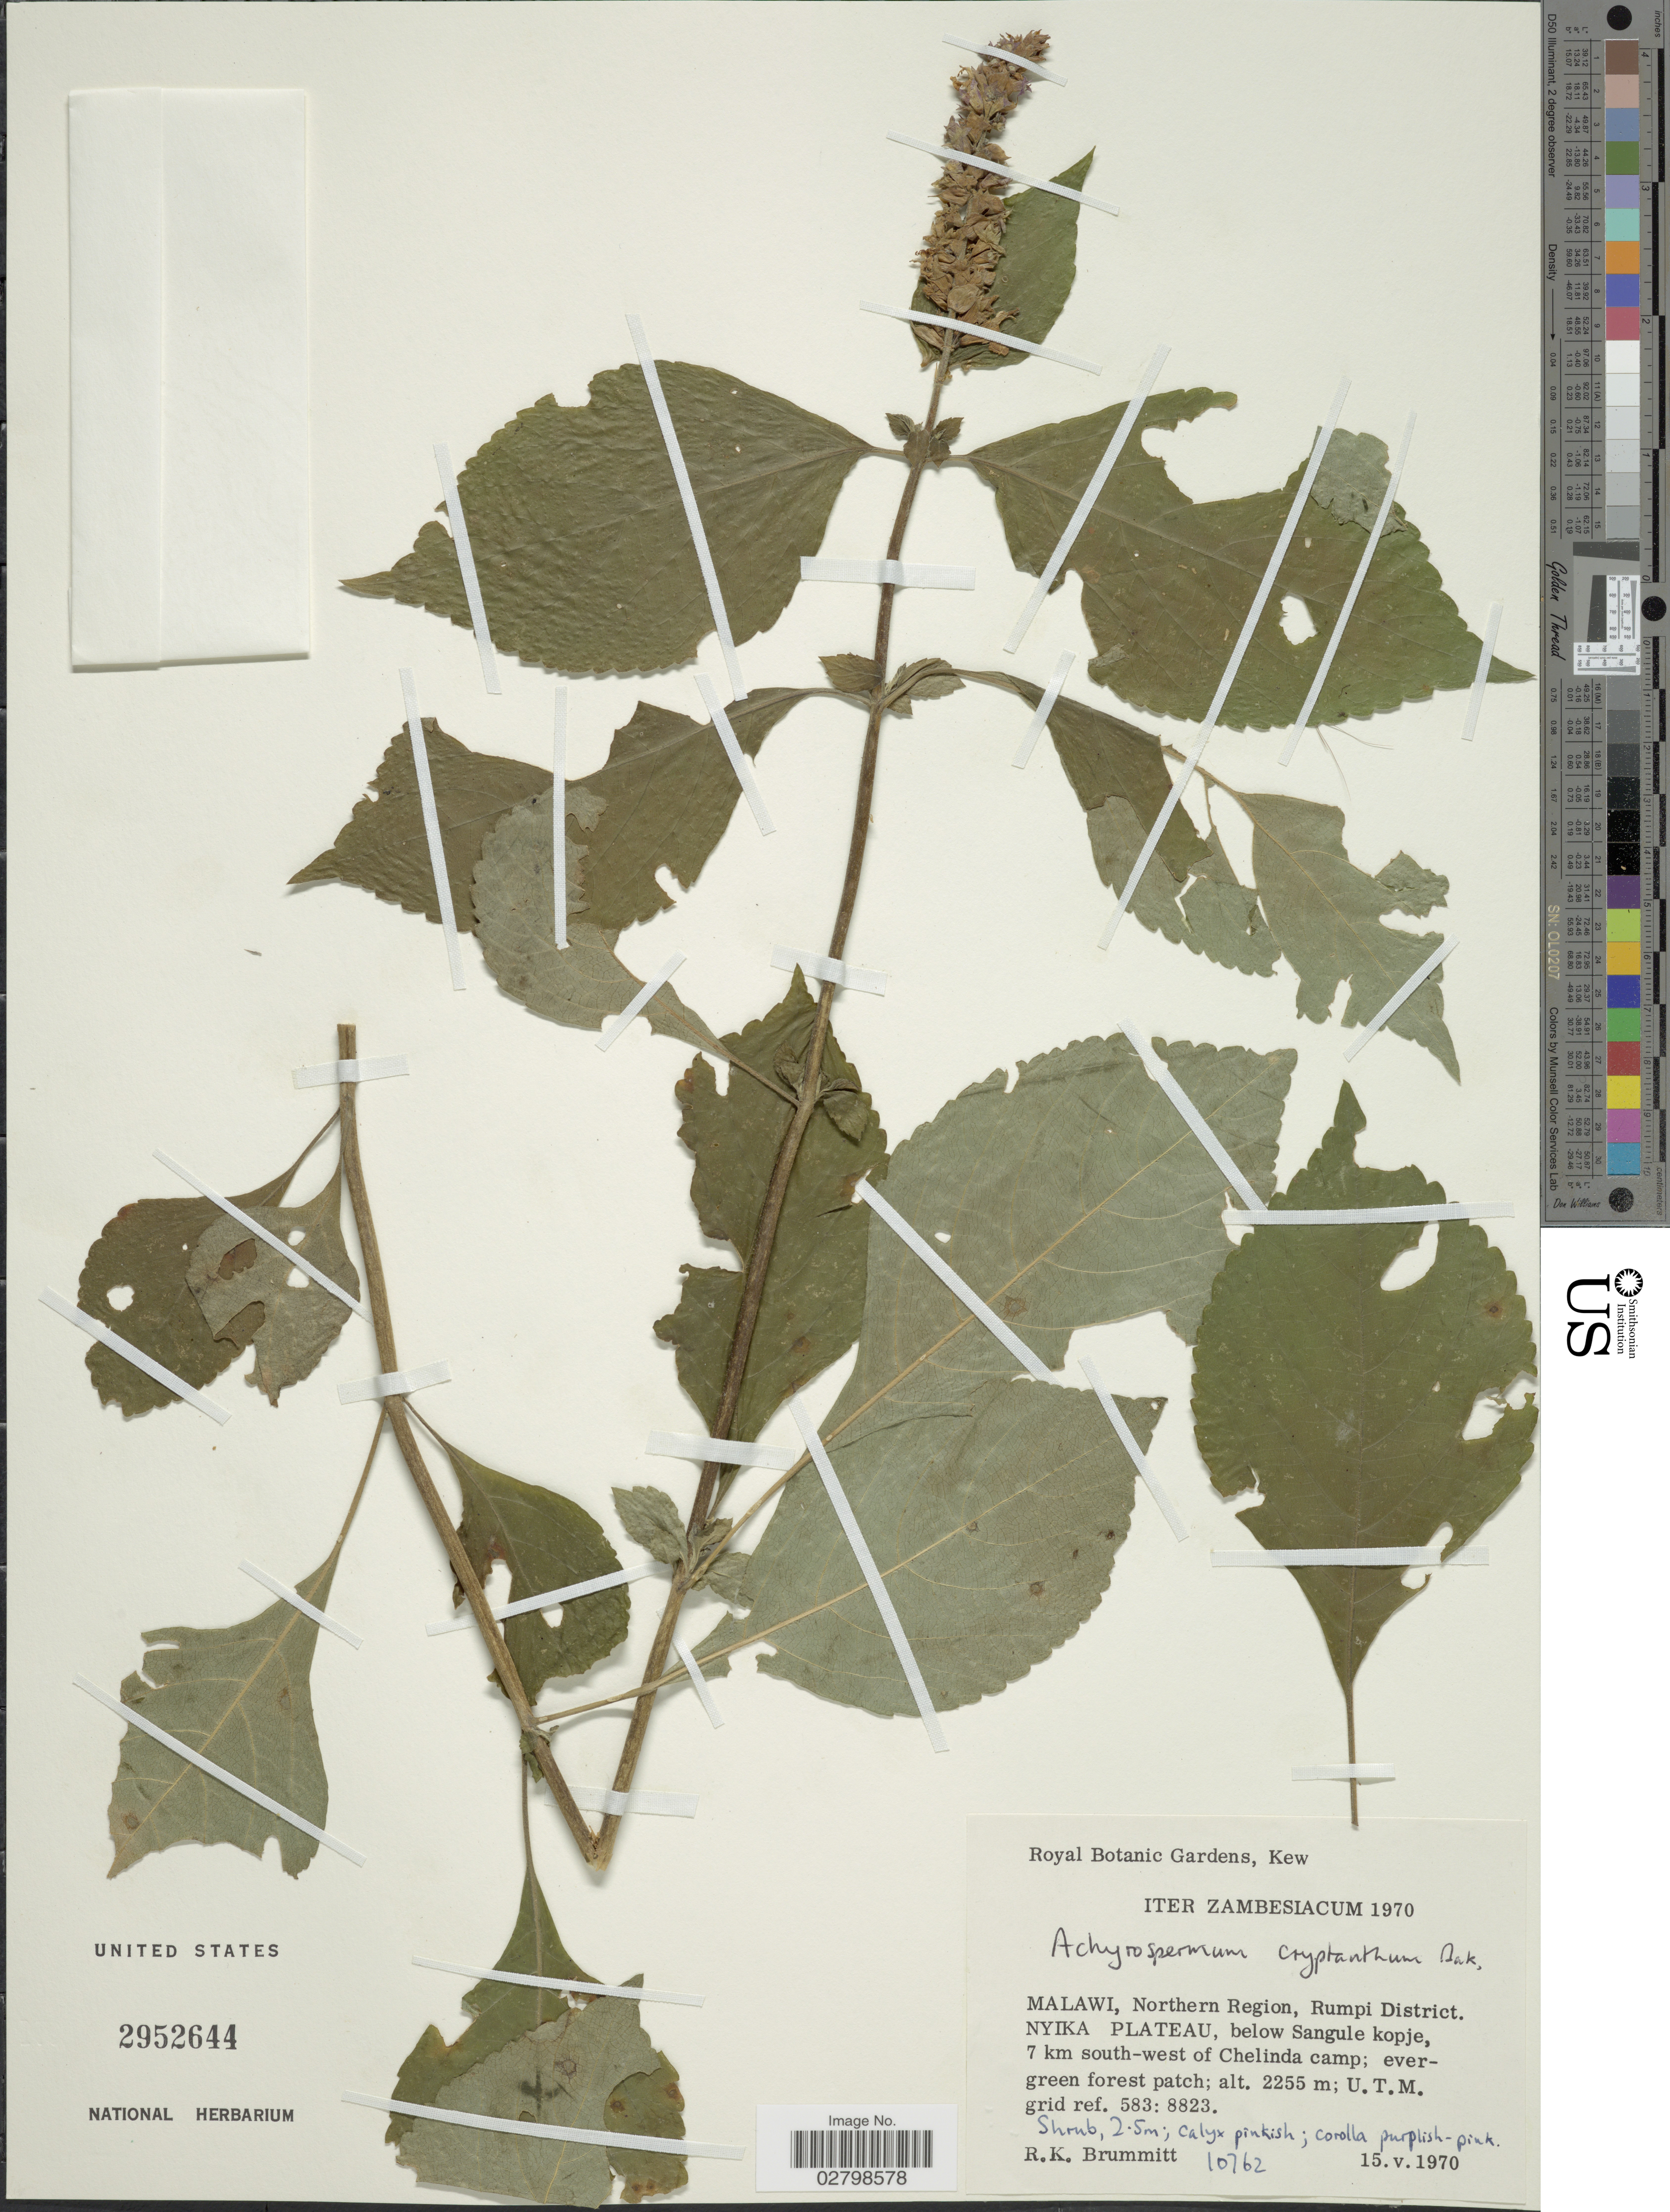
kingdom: Plantae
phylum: Tracheophyta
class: Magnoliopsida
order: Lamiales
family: Lamiaceae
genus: Achyrospermum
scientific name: Achyrospermum cryptanthum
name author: Baker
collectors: R. K. Brummitt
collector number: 10762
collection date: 1970-05-15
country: Malawi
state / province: Northern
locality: Northern Region, Rumpi District. Nyika Plateau, below Sangule kopje, 7 km south-west of Chelinda camp. U.T.M. grid ref. 583:8823.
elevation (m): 2255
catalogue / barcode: US 2952644